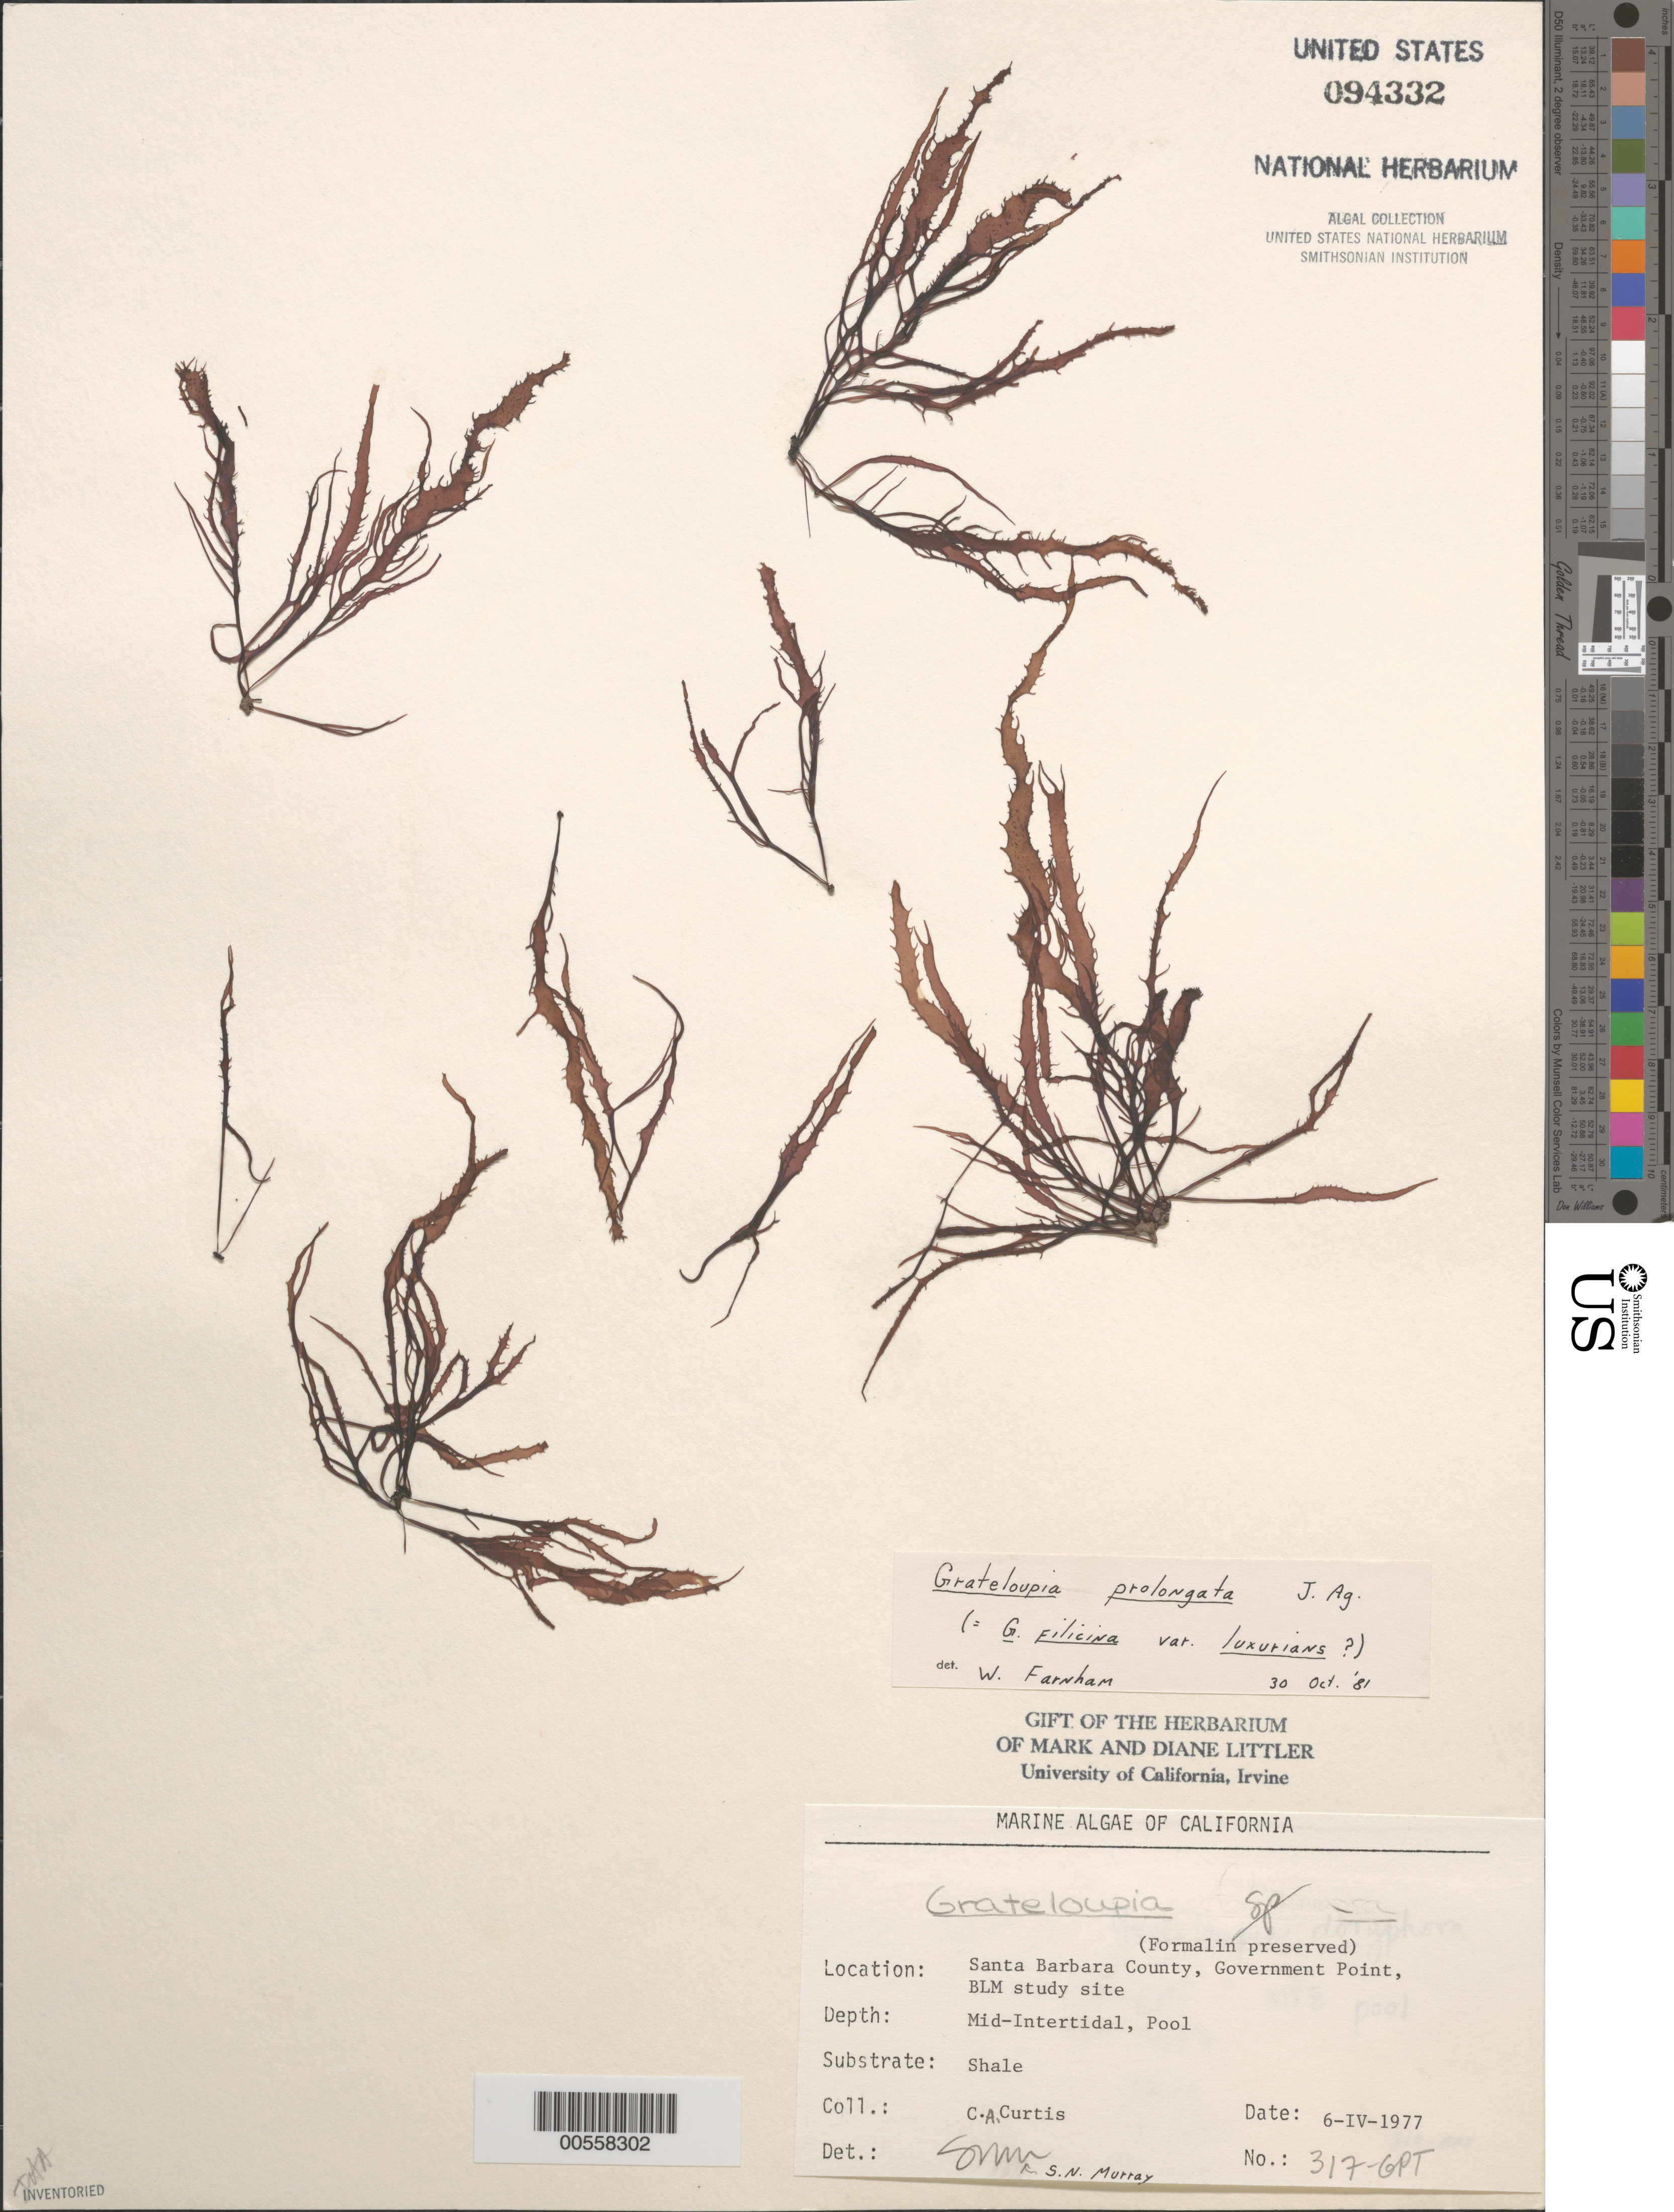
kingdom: Plantae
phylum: Rhodophyta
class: Florideophyceae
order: Halymeniales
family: Halymeniaceae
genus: Grateloupia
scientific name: Grateloupia prolongata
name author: J. Agardh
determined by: Farnham, W. F.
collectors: C. Curtis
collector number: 317-gpt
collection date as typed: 06 Apr 1977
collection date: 1977-04-06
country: United States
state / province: California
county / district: Santa Barbara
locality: Government Point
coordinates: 34 26'31"N, 120 24'06"W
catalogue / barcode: US 94332